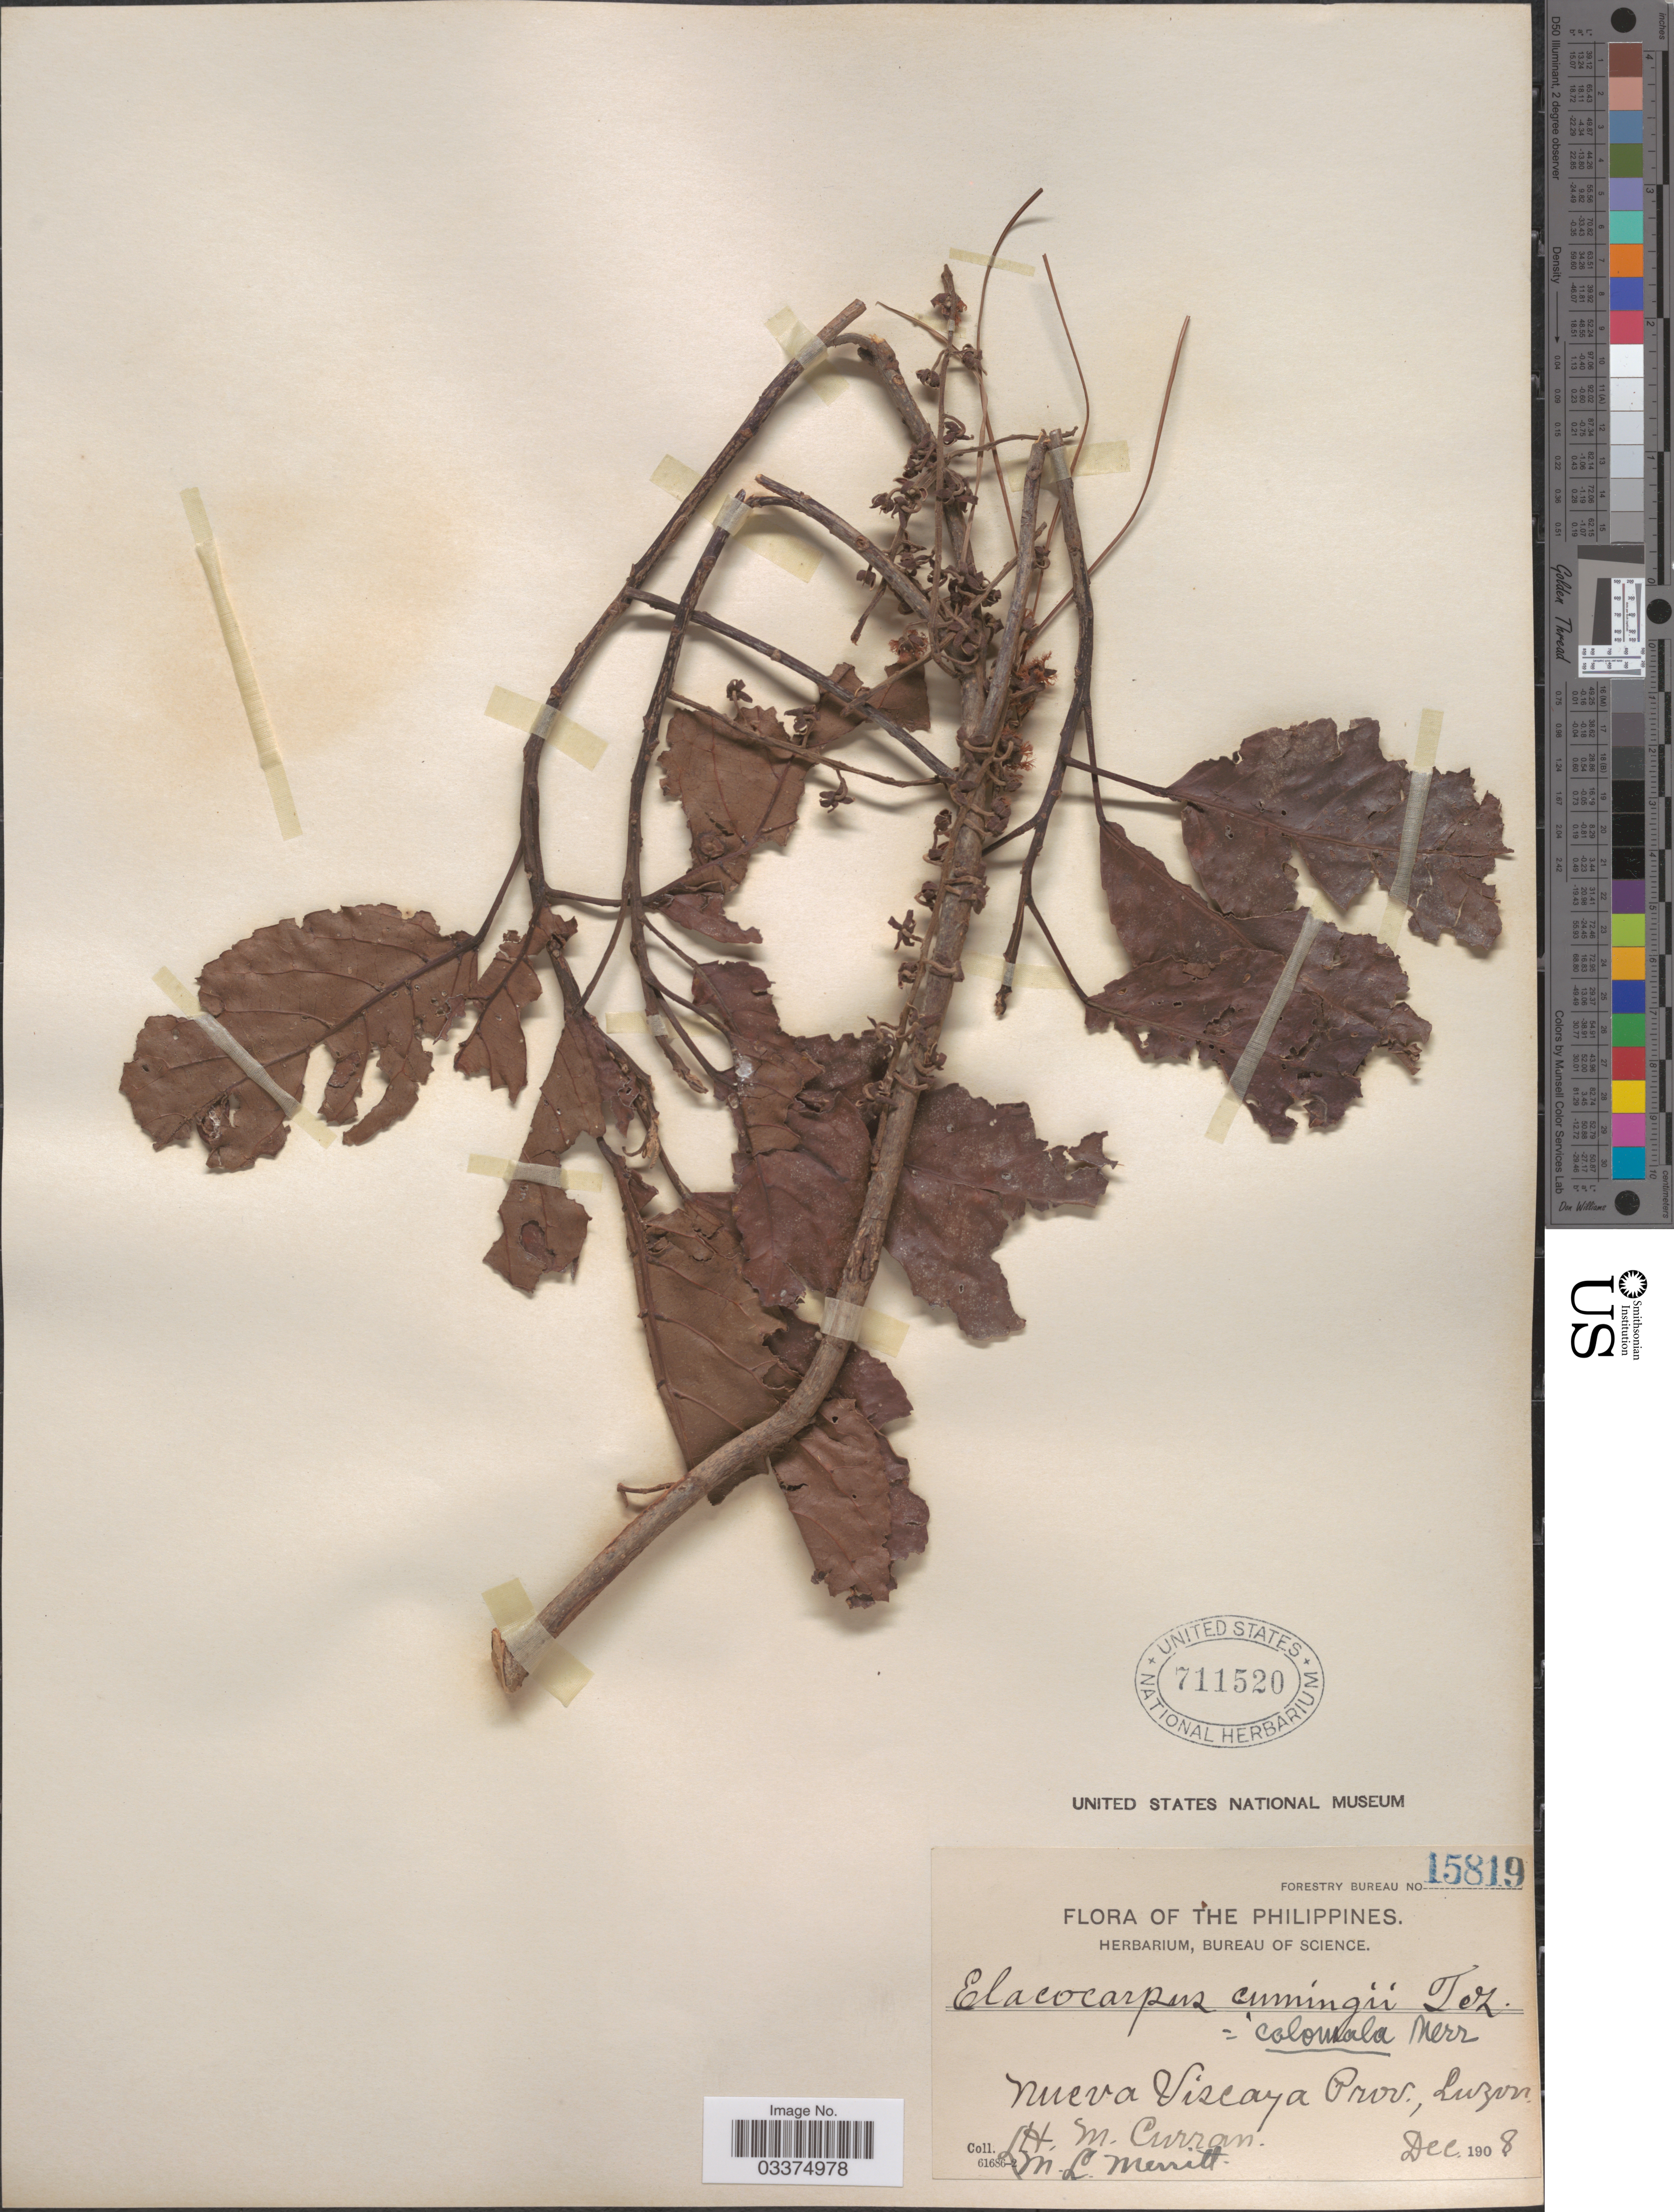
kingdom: Plantae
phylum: Tracheophyta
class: Magnoliopsida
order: Oxalidales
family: Elaeocarpaceae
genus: Elaeocarpus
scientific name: Elaeocarpus calomala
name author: (Blanco) Merr.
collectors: H. M. Curran & M. L. Merritt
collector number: Forestry Bureau 15819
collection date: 1908-12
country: Philippines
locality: Nueva Viscaya Prov., Luzon.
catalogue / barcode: US 711520